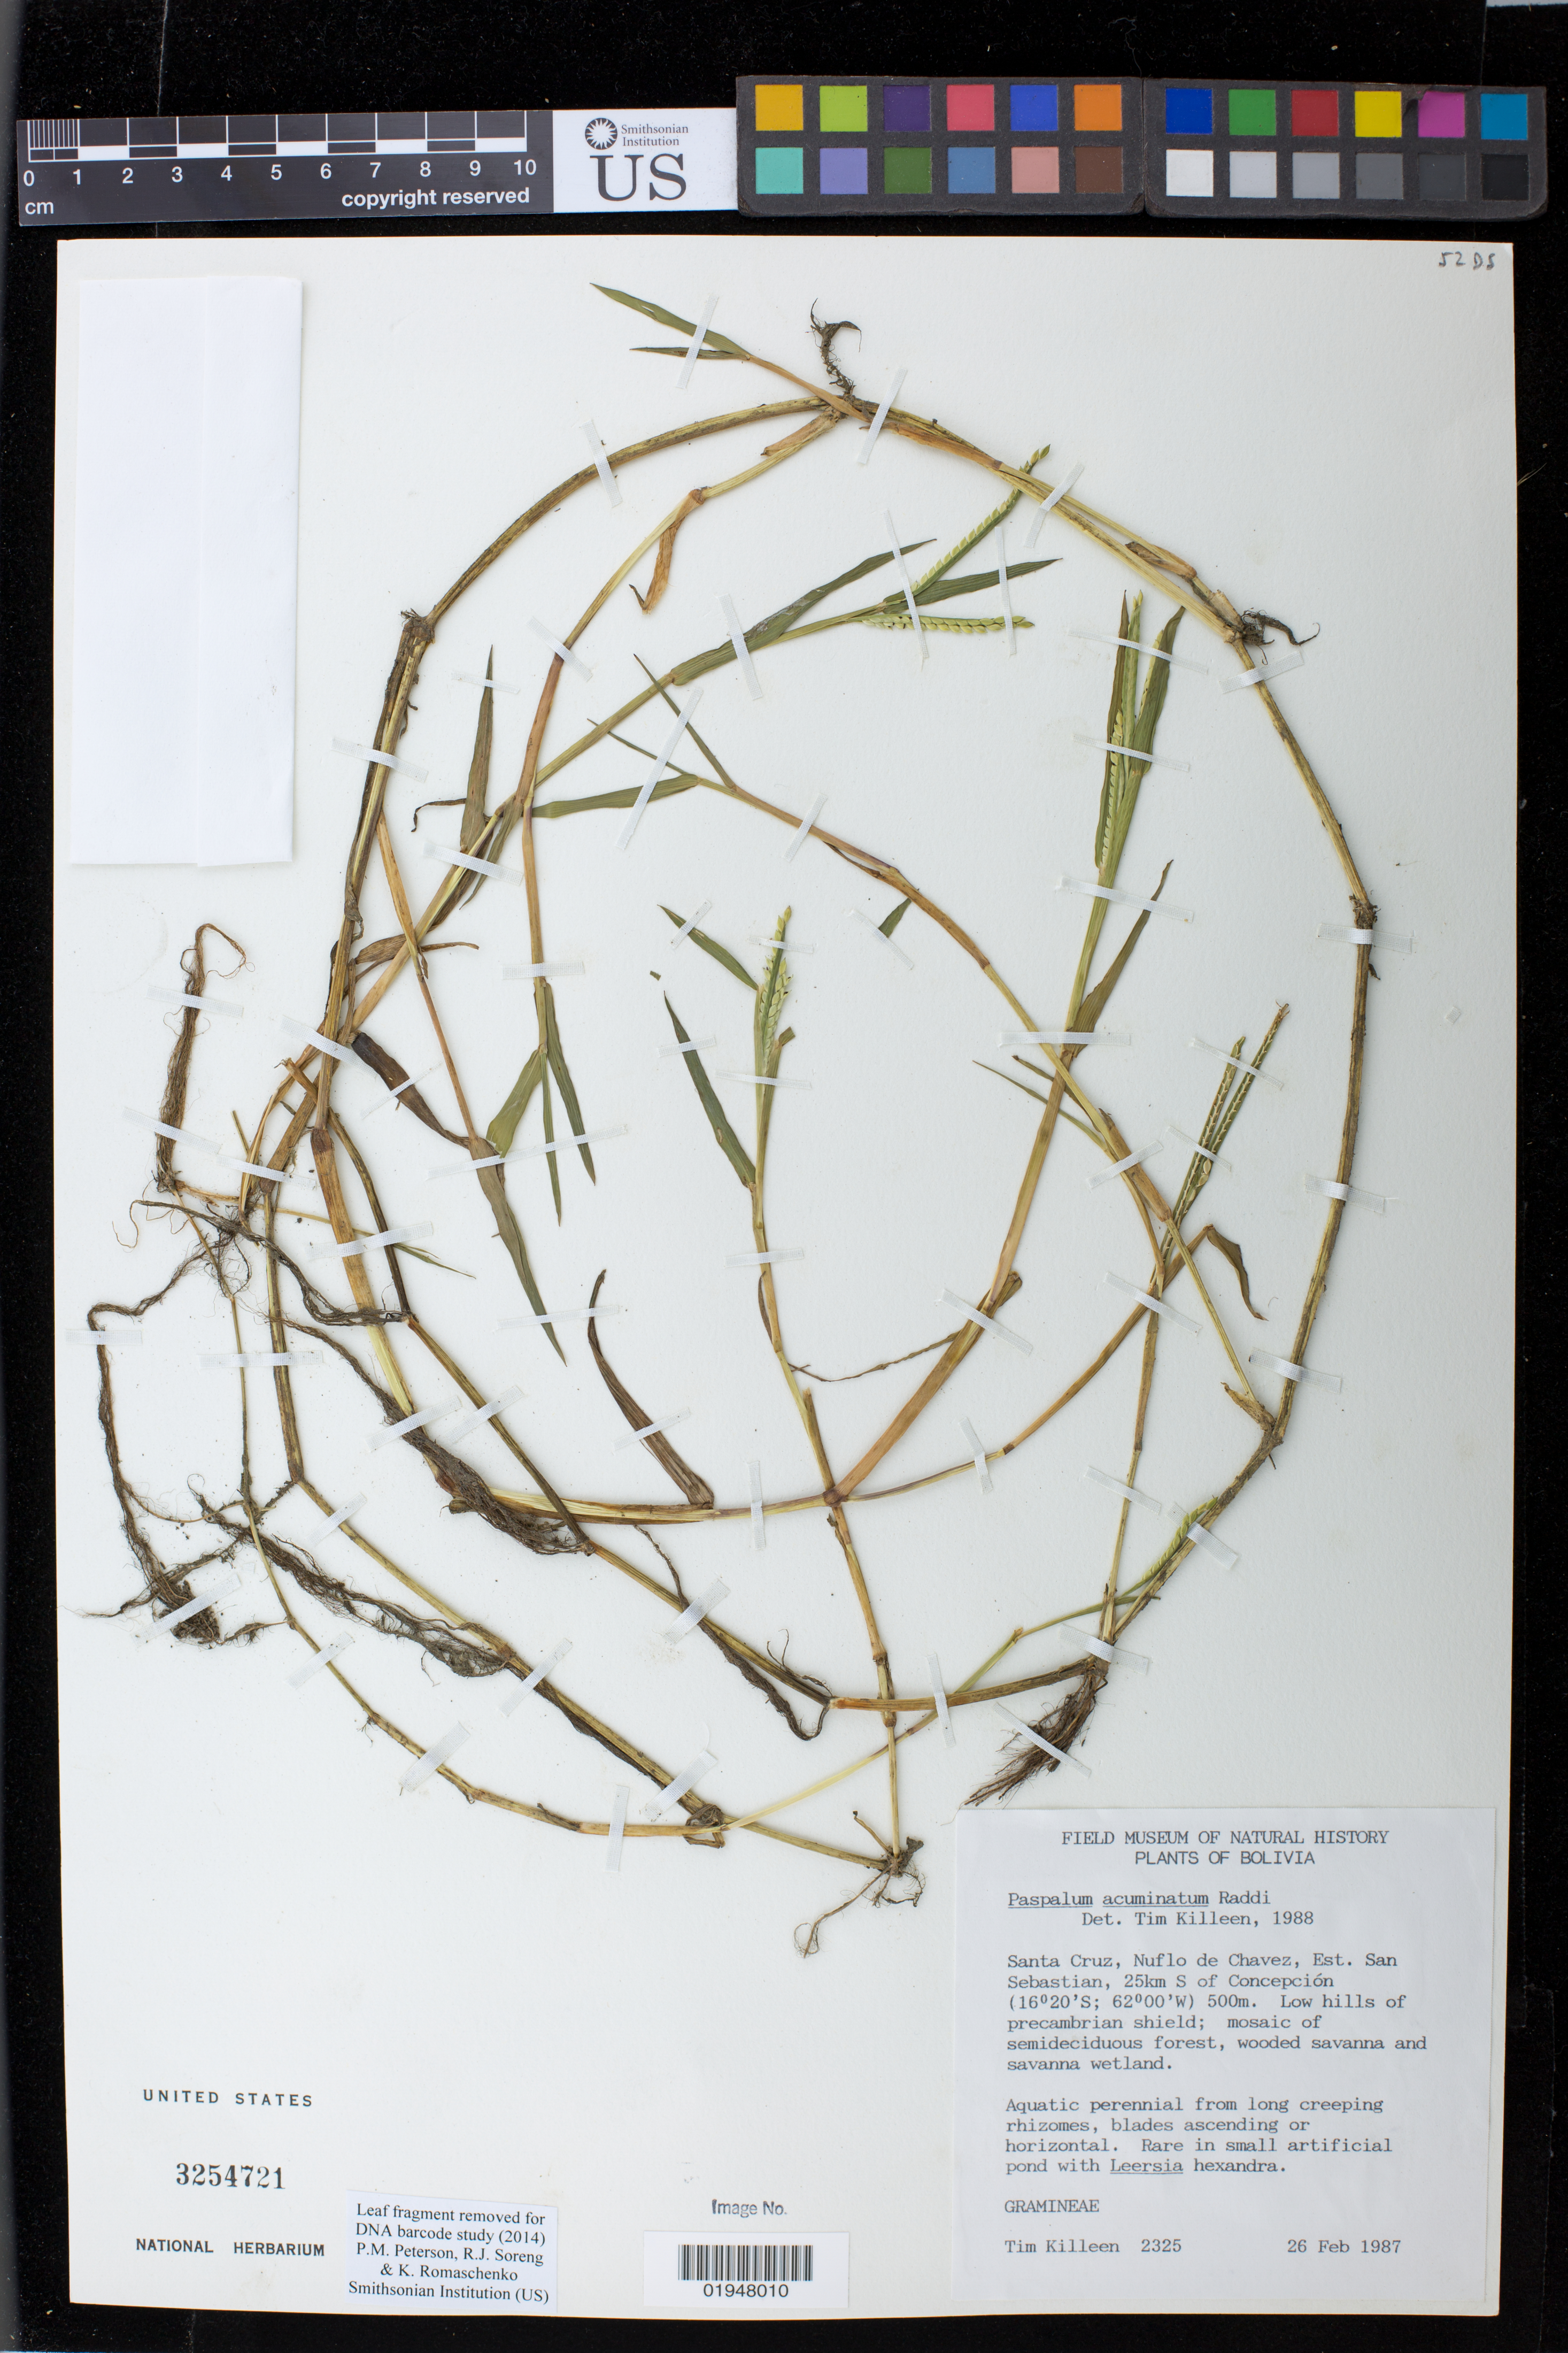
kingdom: Plantae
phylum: Tracheophyta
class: Liliopsida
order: Poales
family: Poaceae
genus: Paspalum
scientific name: Paspalum acuminatum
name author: Raddi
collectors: T. Killeen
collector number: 2325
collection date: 1987-02-26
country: Bolivia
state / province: Santa Cruz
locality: Nuflo de Chavez, Est. San Sebastian, 25 km S of Concepción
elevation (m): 500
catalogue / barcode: US 3254721